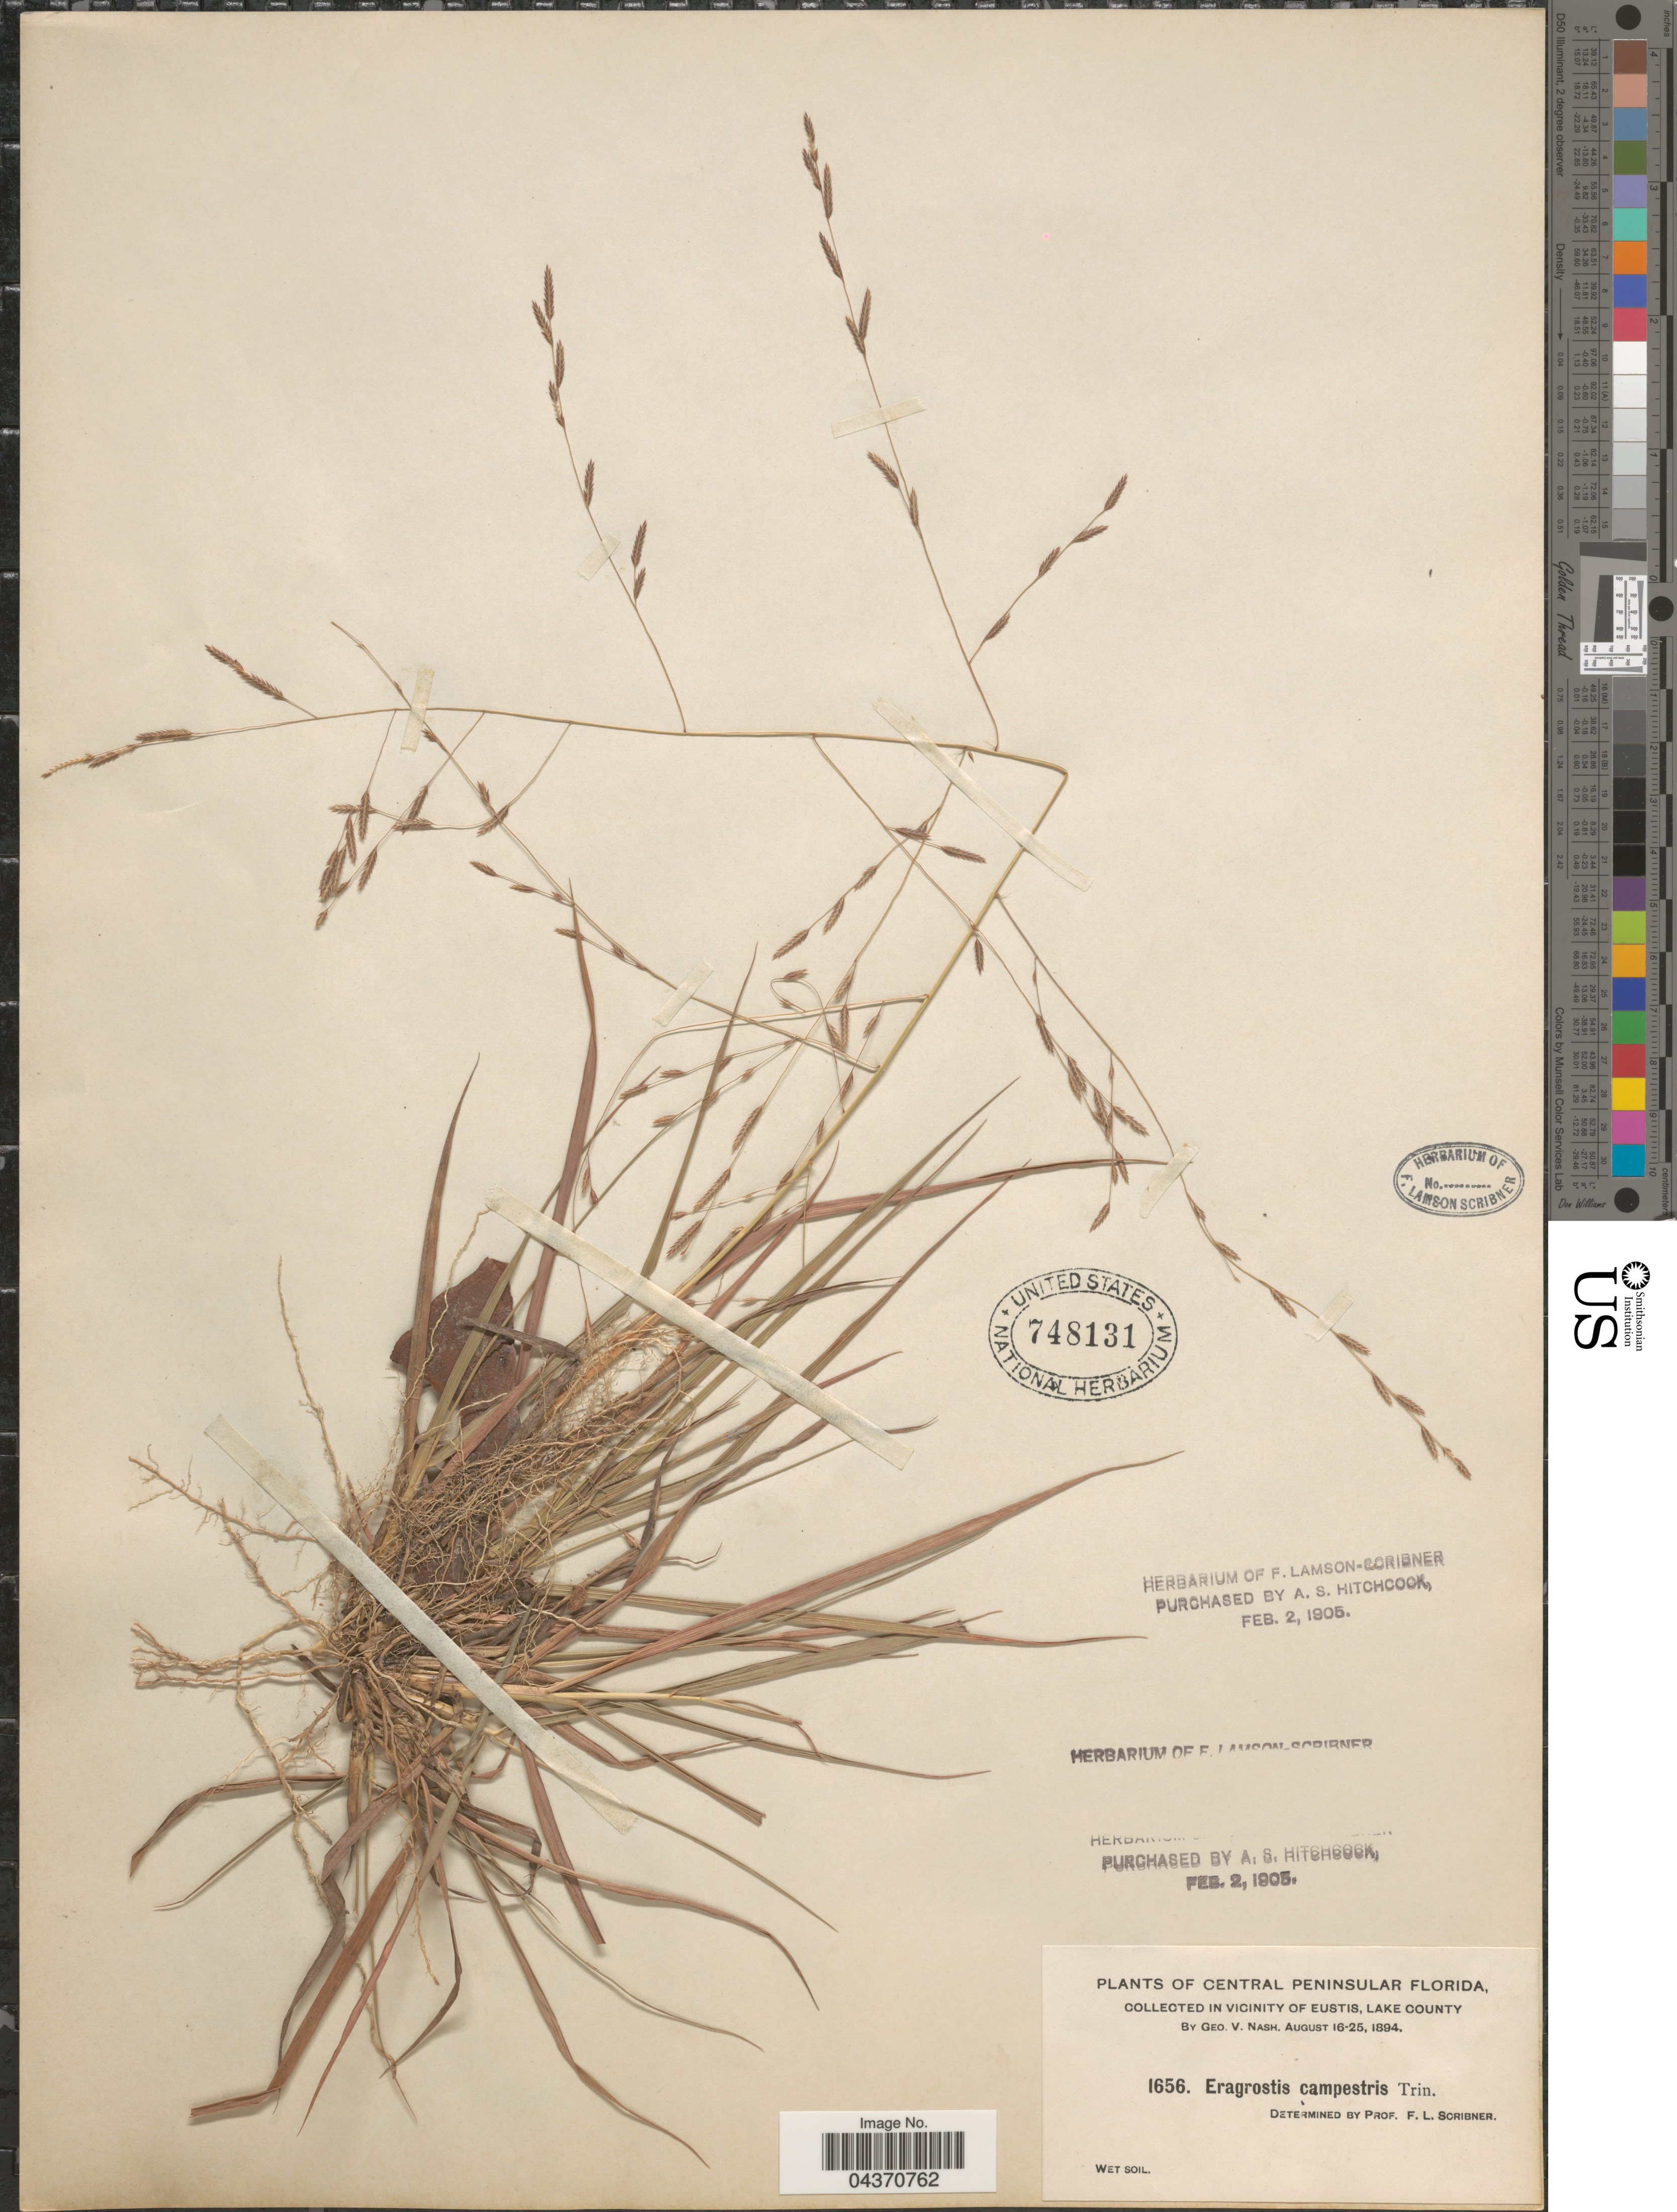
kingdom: Plantae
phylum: Tracheophyta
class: Liliopsida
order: Poales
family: Poaceae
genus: Eragrostis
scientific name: Eragrostis refracta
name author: (Muhl.) Scribn.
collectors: G. V. Nash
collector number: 1656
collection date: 1894-08-16/1894-08-25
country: United States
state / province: Florida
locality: Central Peninsular Florida. In Vicinity of Eustis, Lake County.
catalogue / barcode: US 748131